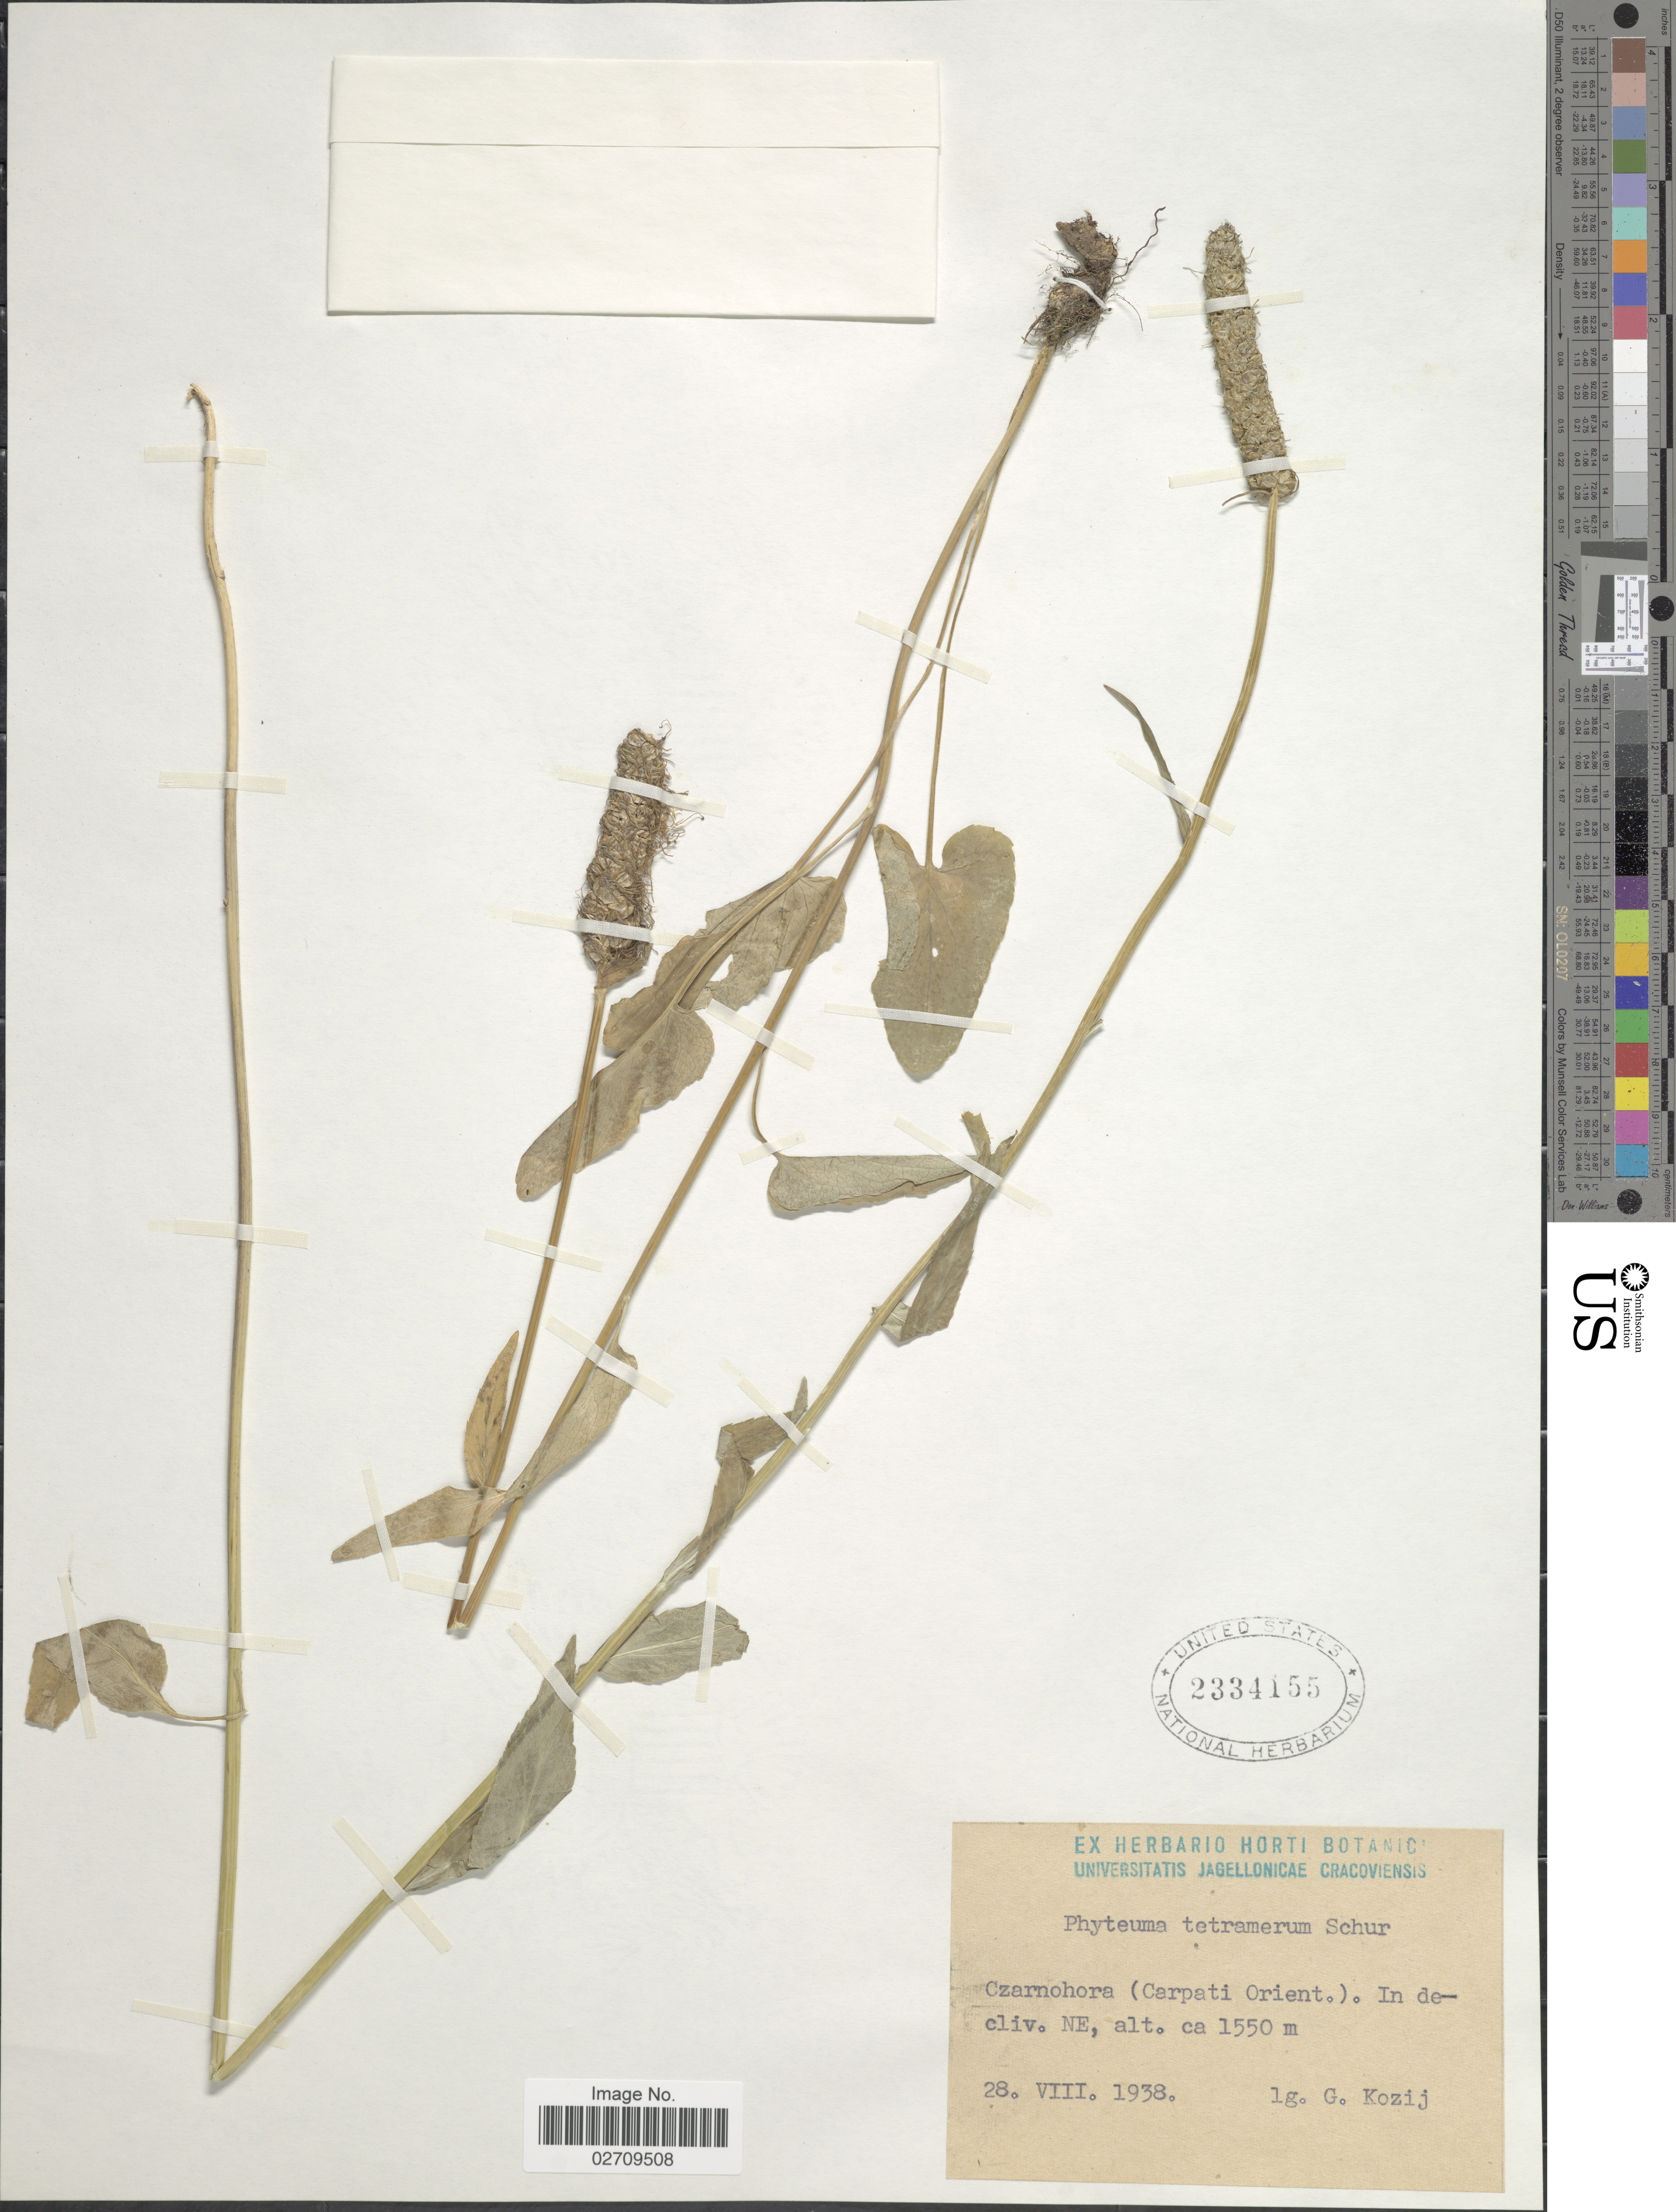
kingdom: Plantae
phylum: Tracheophyta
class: Magnoliopsida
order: Asterales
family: Campanulaceae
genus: Phyteuma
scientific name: Phyteuma tetramerum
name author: Schur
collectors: G. Kozij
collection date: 1938-08-28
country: Ukraine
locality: Czarnohora (Carpati Orient.) in decliv. NE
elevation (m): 1550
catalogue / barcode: US 233415